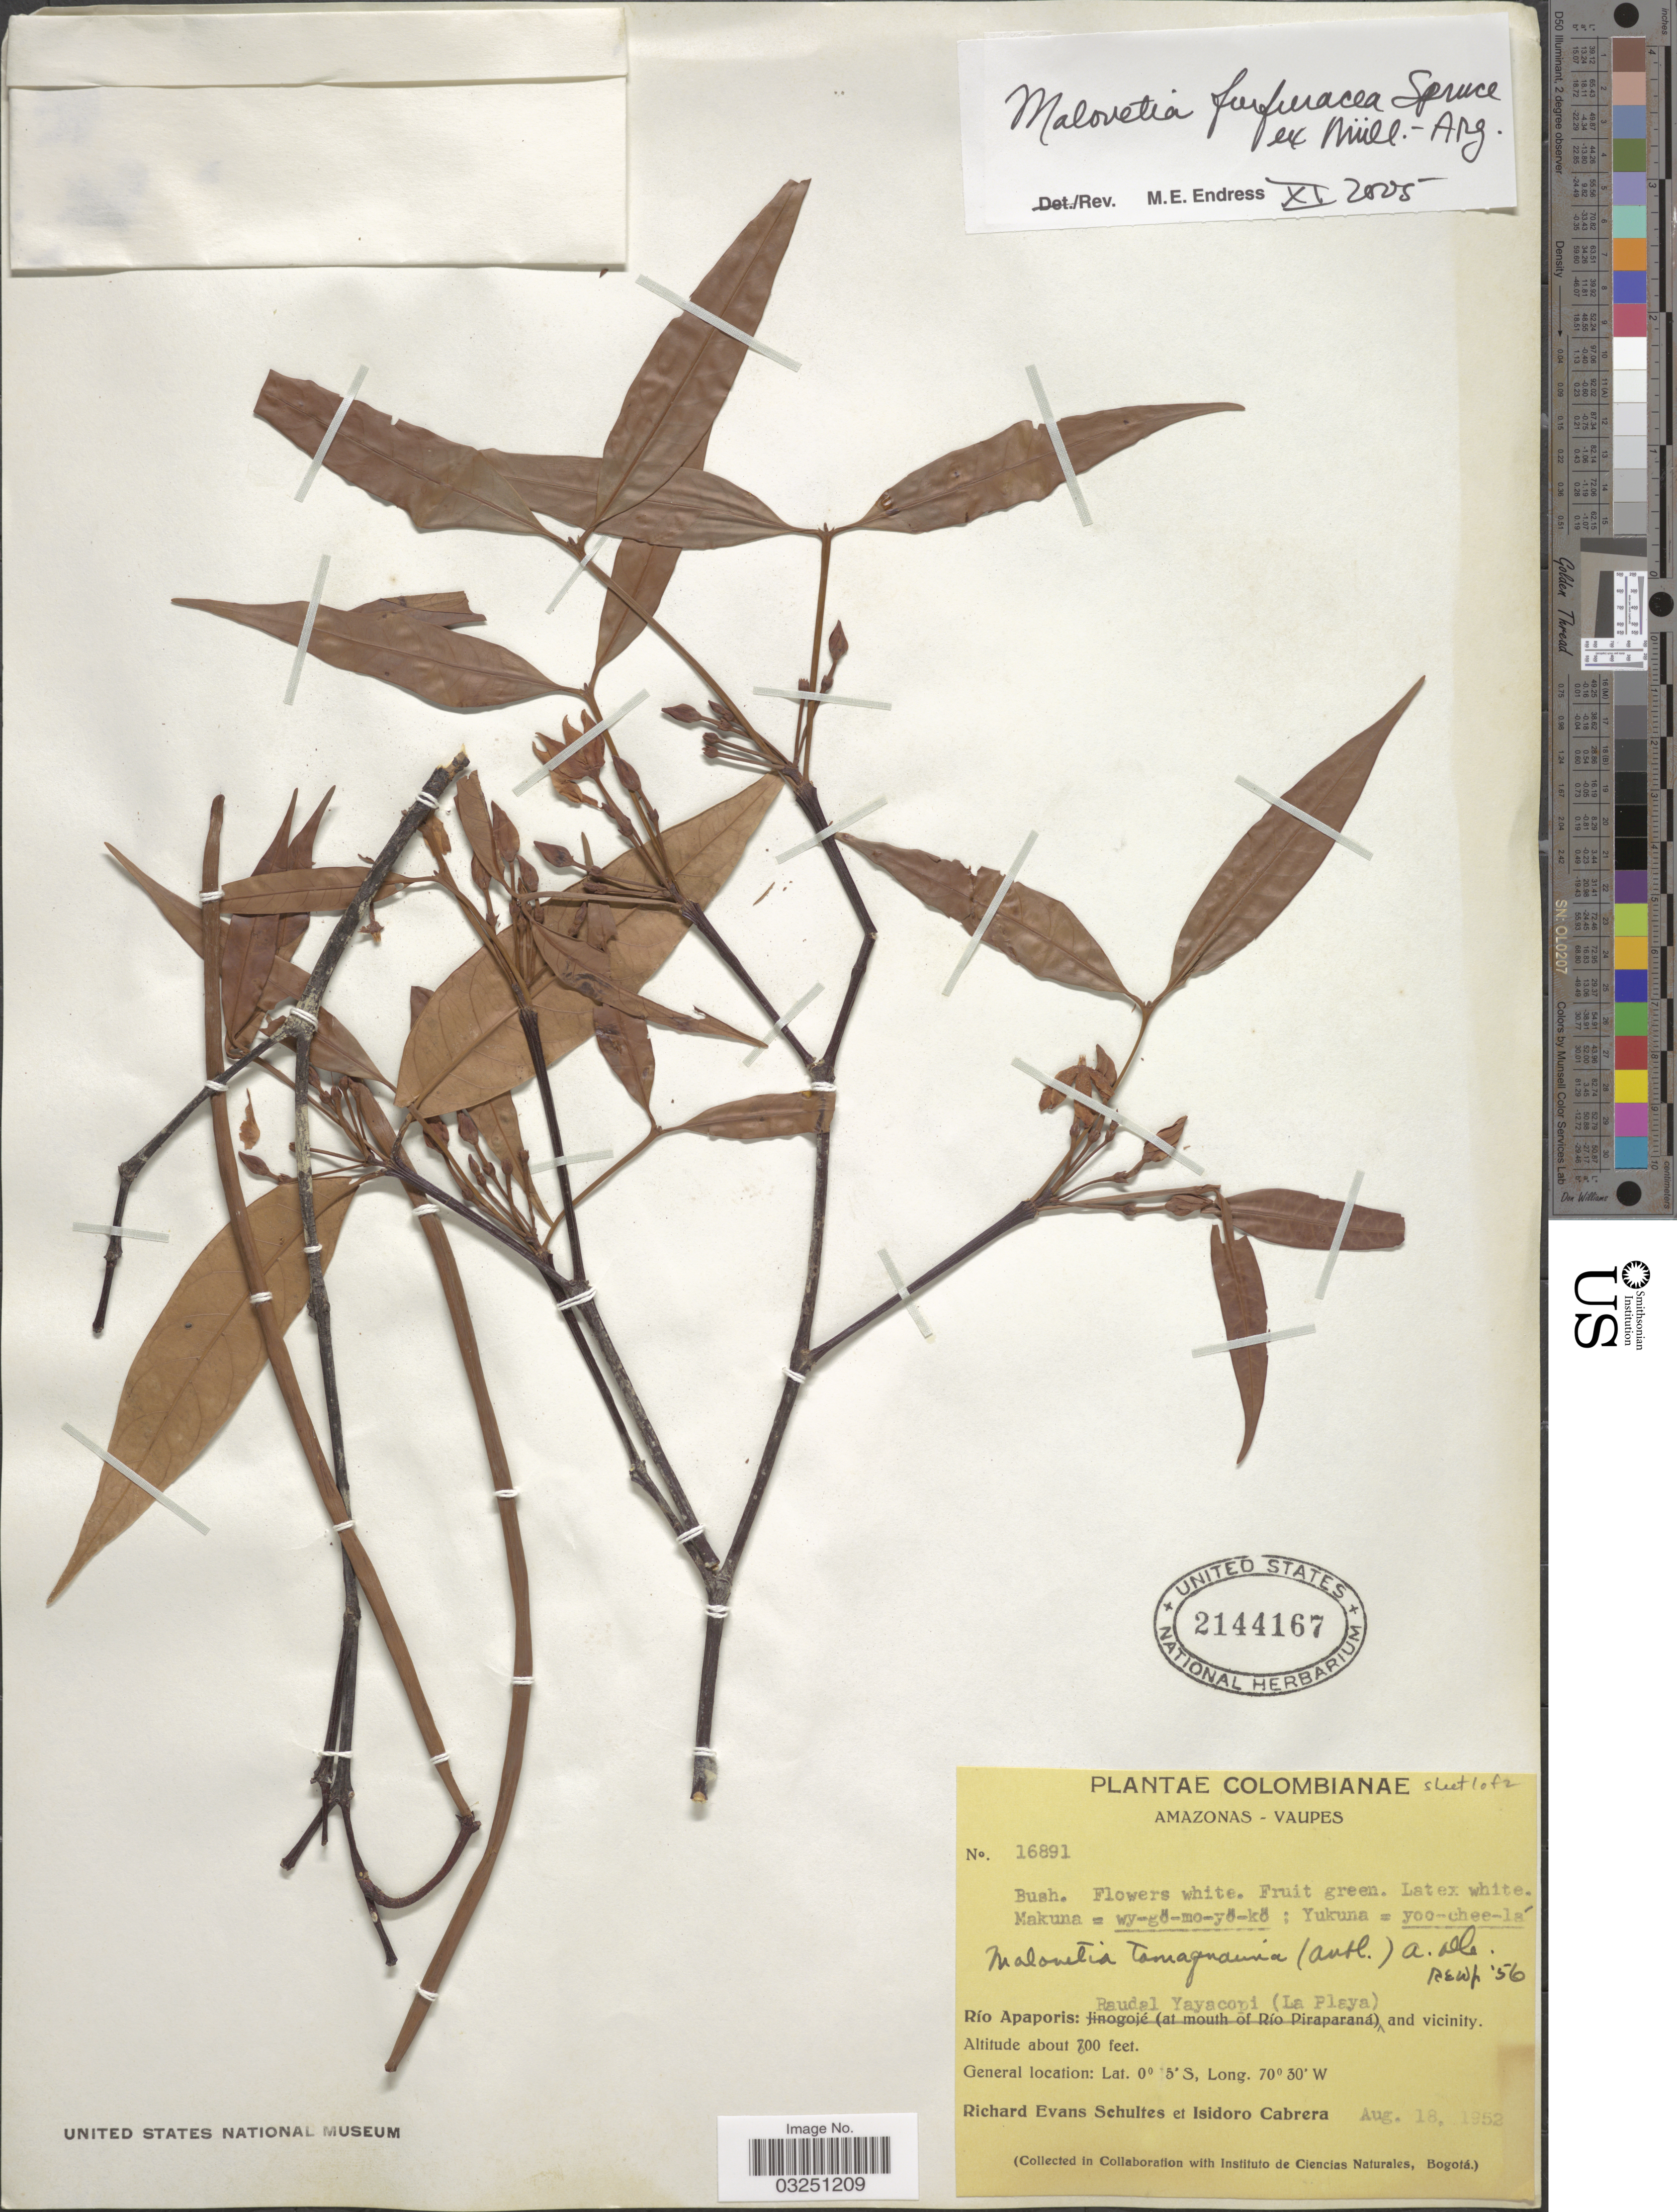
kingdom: Plantae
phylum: Tracheophyta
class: Magnoliopsida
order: Gentianales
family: Apocynaceae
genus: Malouetia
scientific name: Malouetia furfuracea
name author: Benth. ex Müll. Arg.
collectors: R. E. Schultes & I. Cabrera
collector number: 16891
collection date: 1952-08-18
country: Colombia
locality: Amazonas - Vaupes. Río Apaporis: Raudal Yayacopi (La Playa) and vicinity.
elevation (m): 244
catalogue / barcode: US 2144167